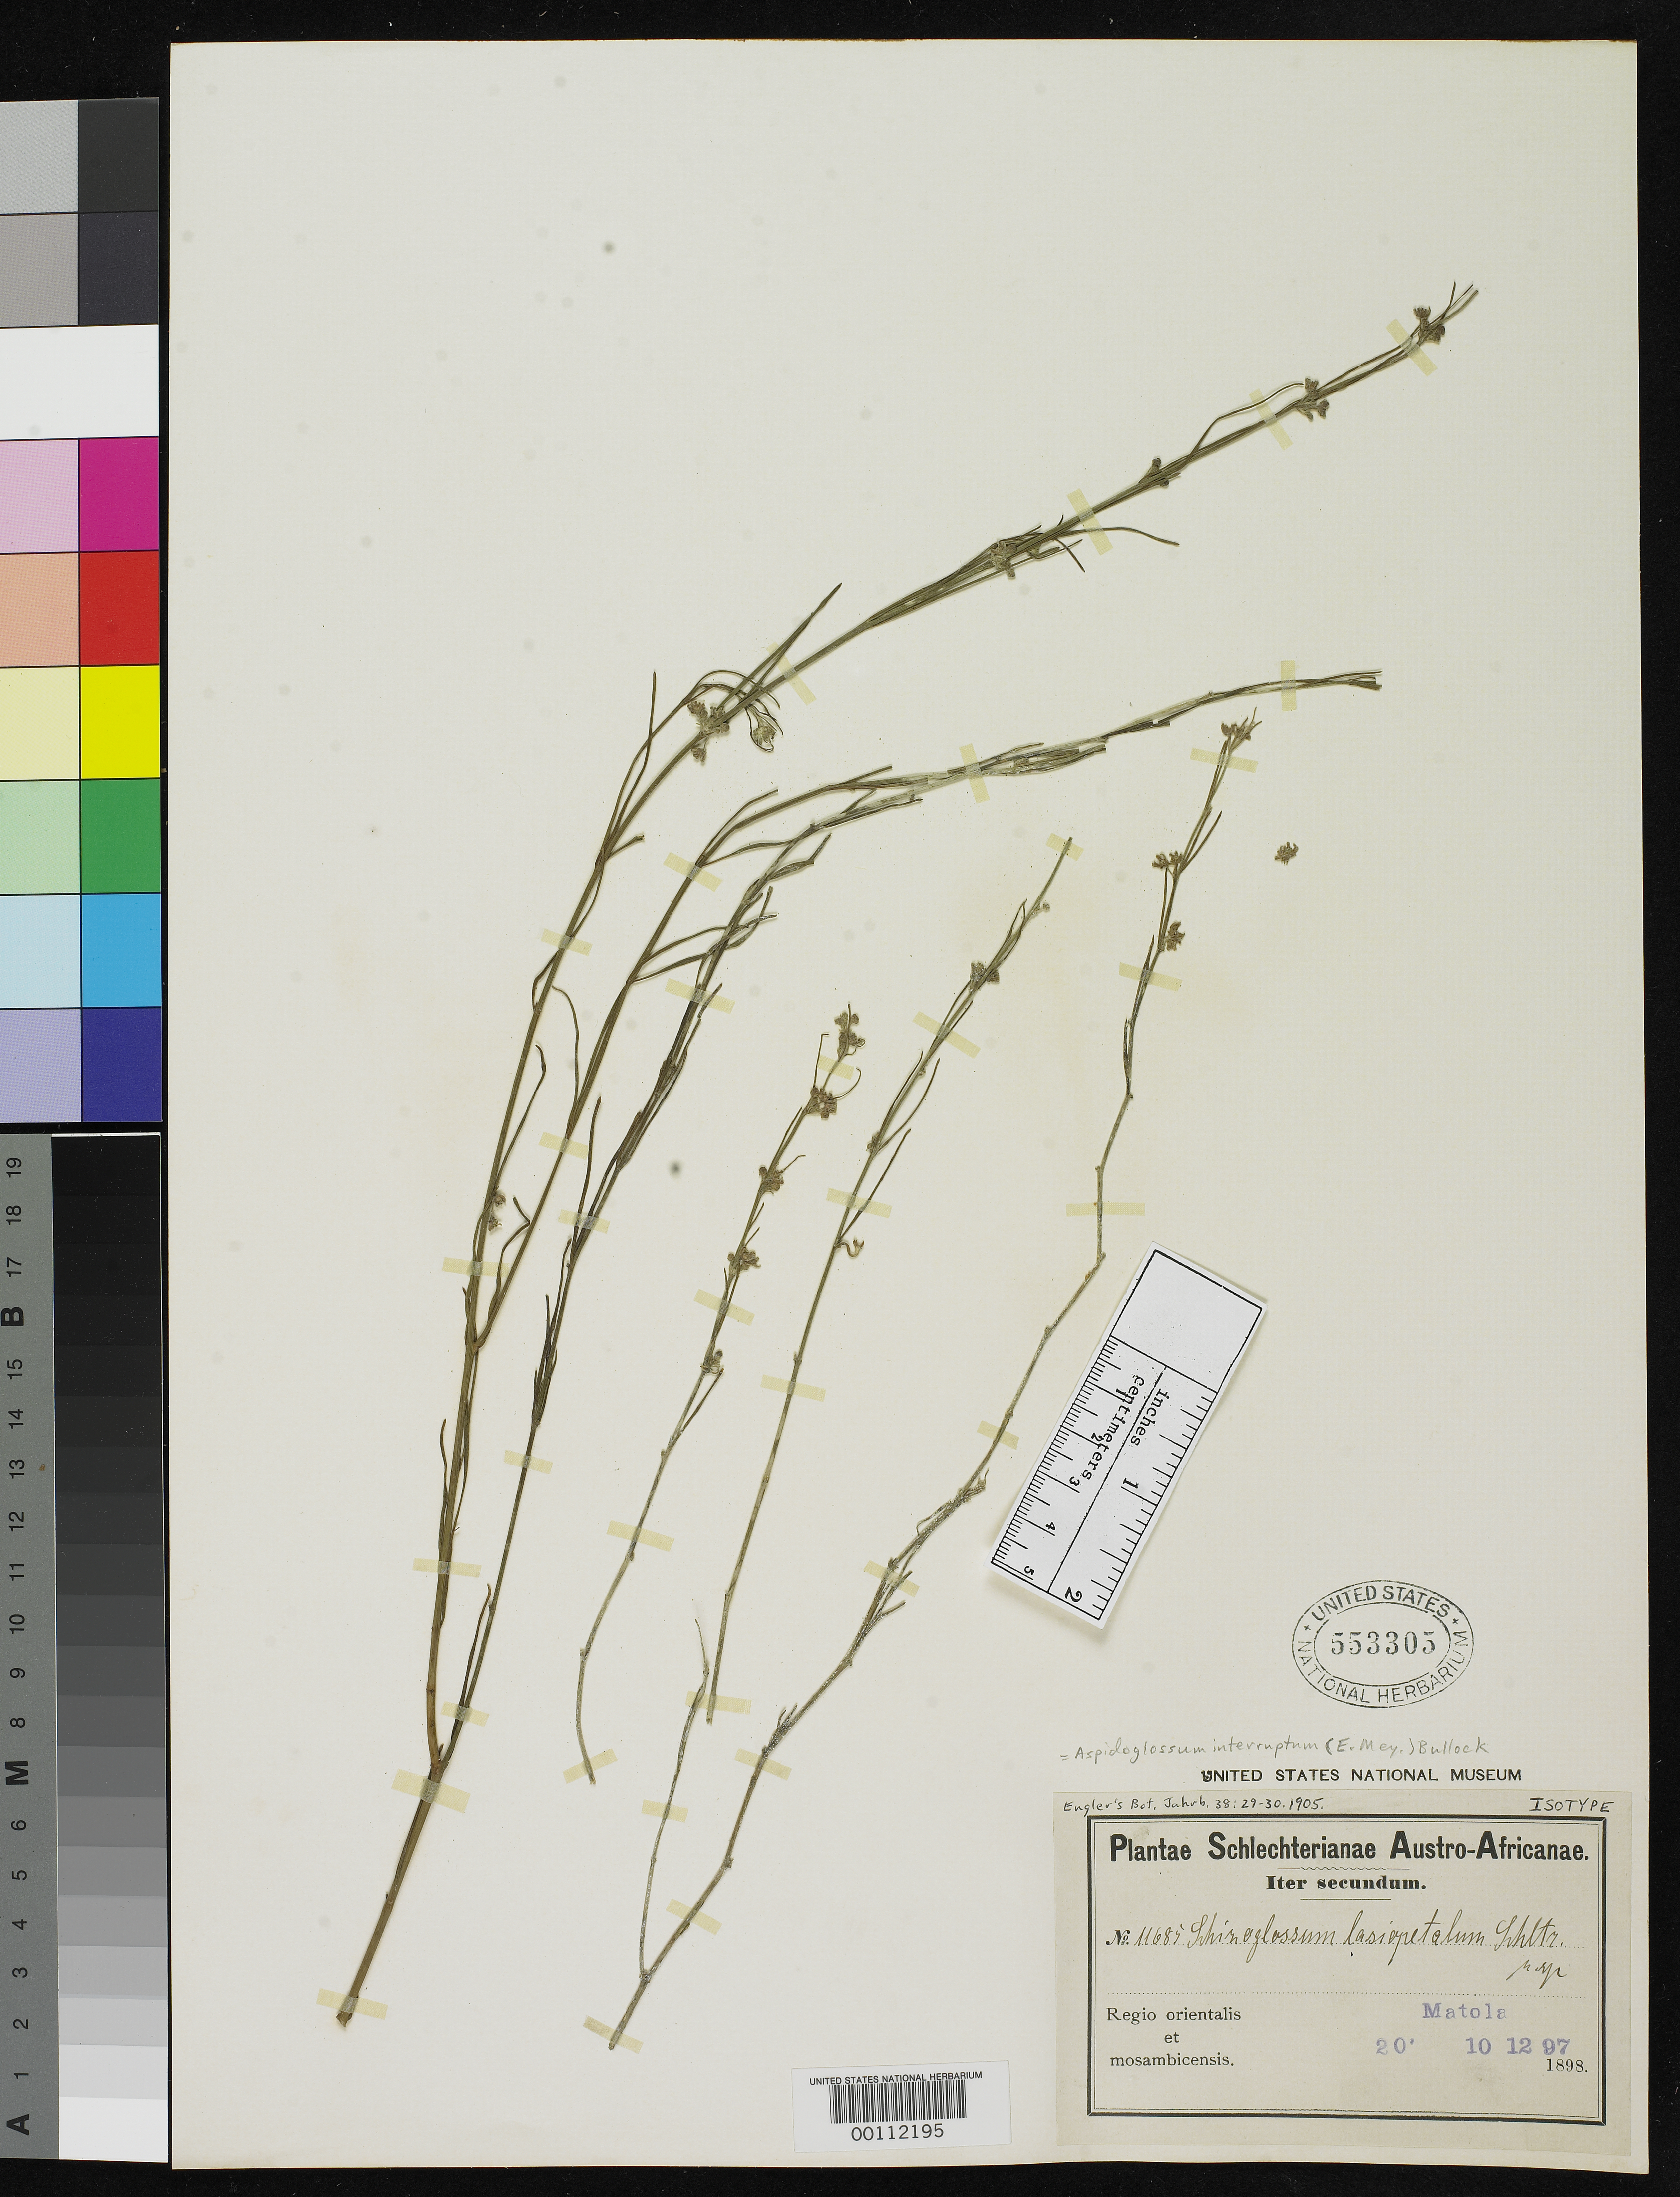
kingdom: Plantae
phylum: Tracheophyta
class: Magnoliopsida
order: Gentianales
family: Apocynaceae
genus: Schizoglossum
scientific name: Schizoglossum lasiopetalum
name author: Schltr.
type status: Isotype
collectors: F. R. R. Schlechter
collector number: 11685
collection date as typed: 12 Dec 1897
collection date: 1897-12-12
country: Mozambique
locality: By Matola Delagoa Bay district.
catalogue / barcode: US 553305